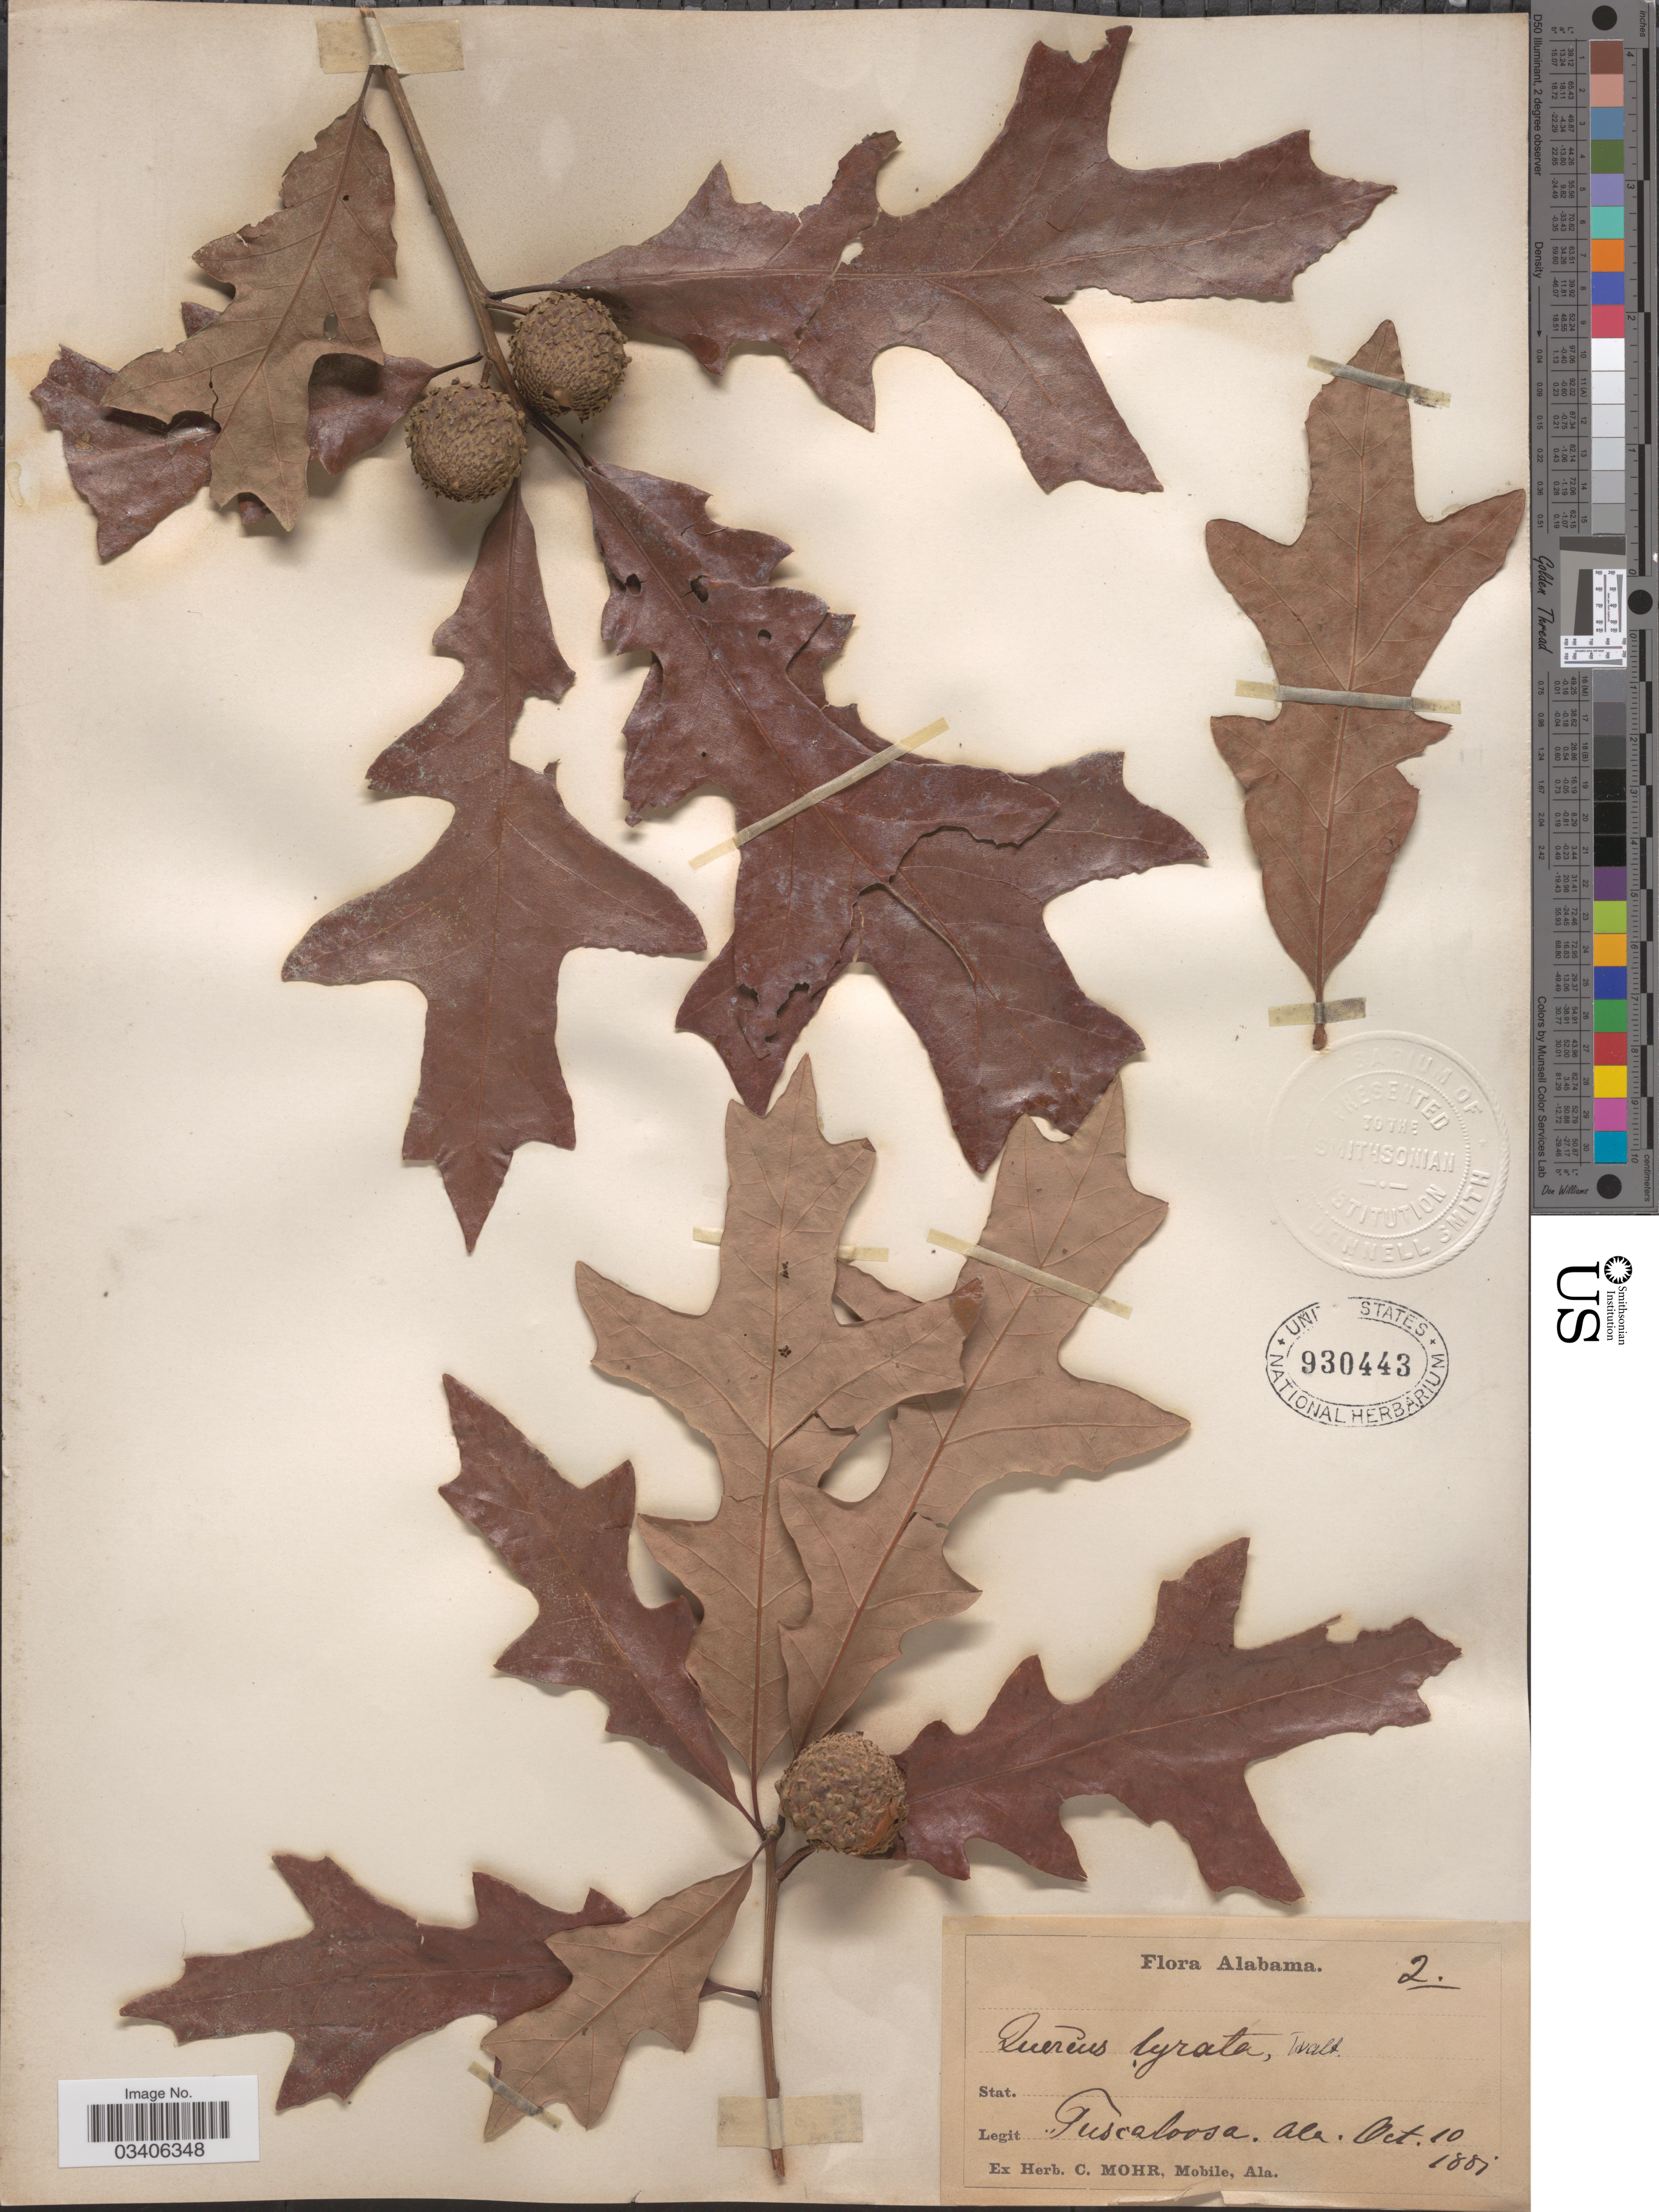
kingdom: Plantae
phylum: Tracheophyta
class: Magnoliopsida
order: Fagales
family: Fagaceae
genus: Quercus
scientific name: Quercus lyrata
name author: Walter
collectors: ex herb. C. Mohr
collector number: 2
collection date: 1887-10-10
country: United States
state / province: Alabama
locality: Tuscaloosa.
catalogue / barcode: US 930443